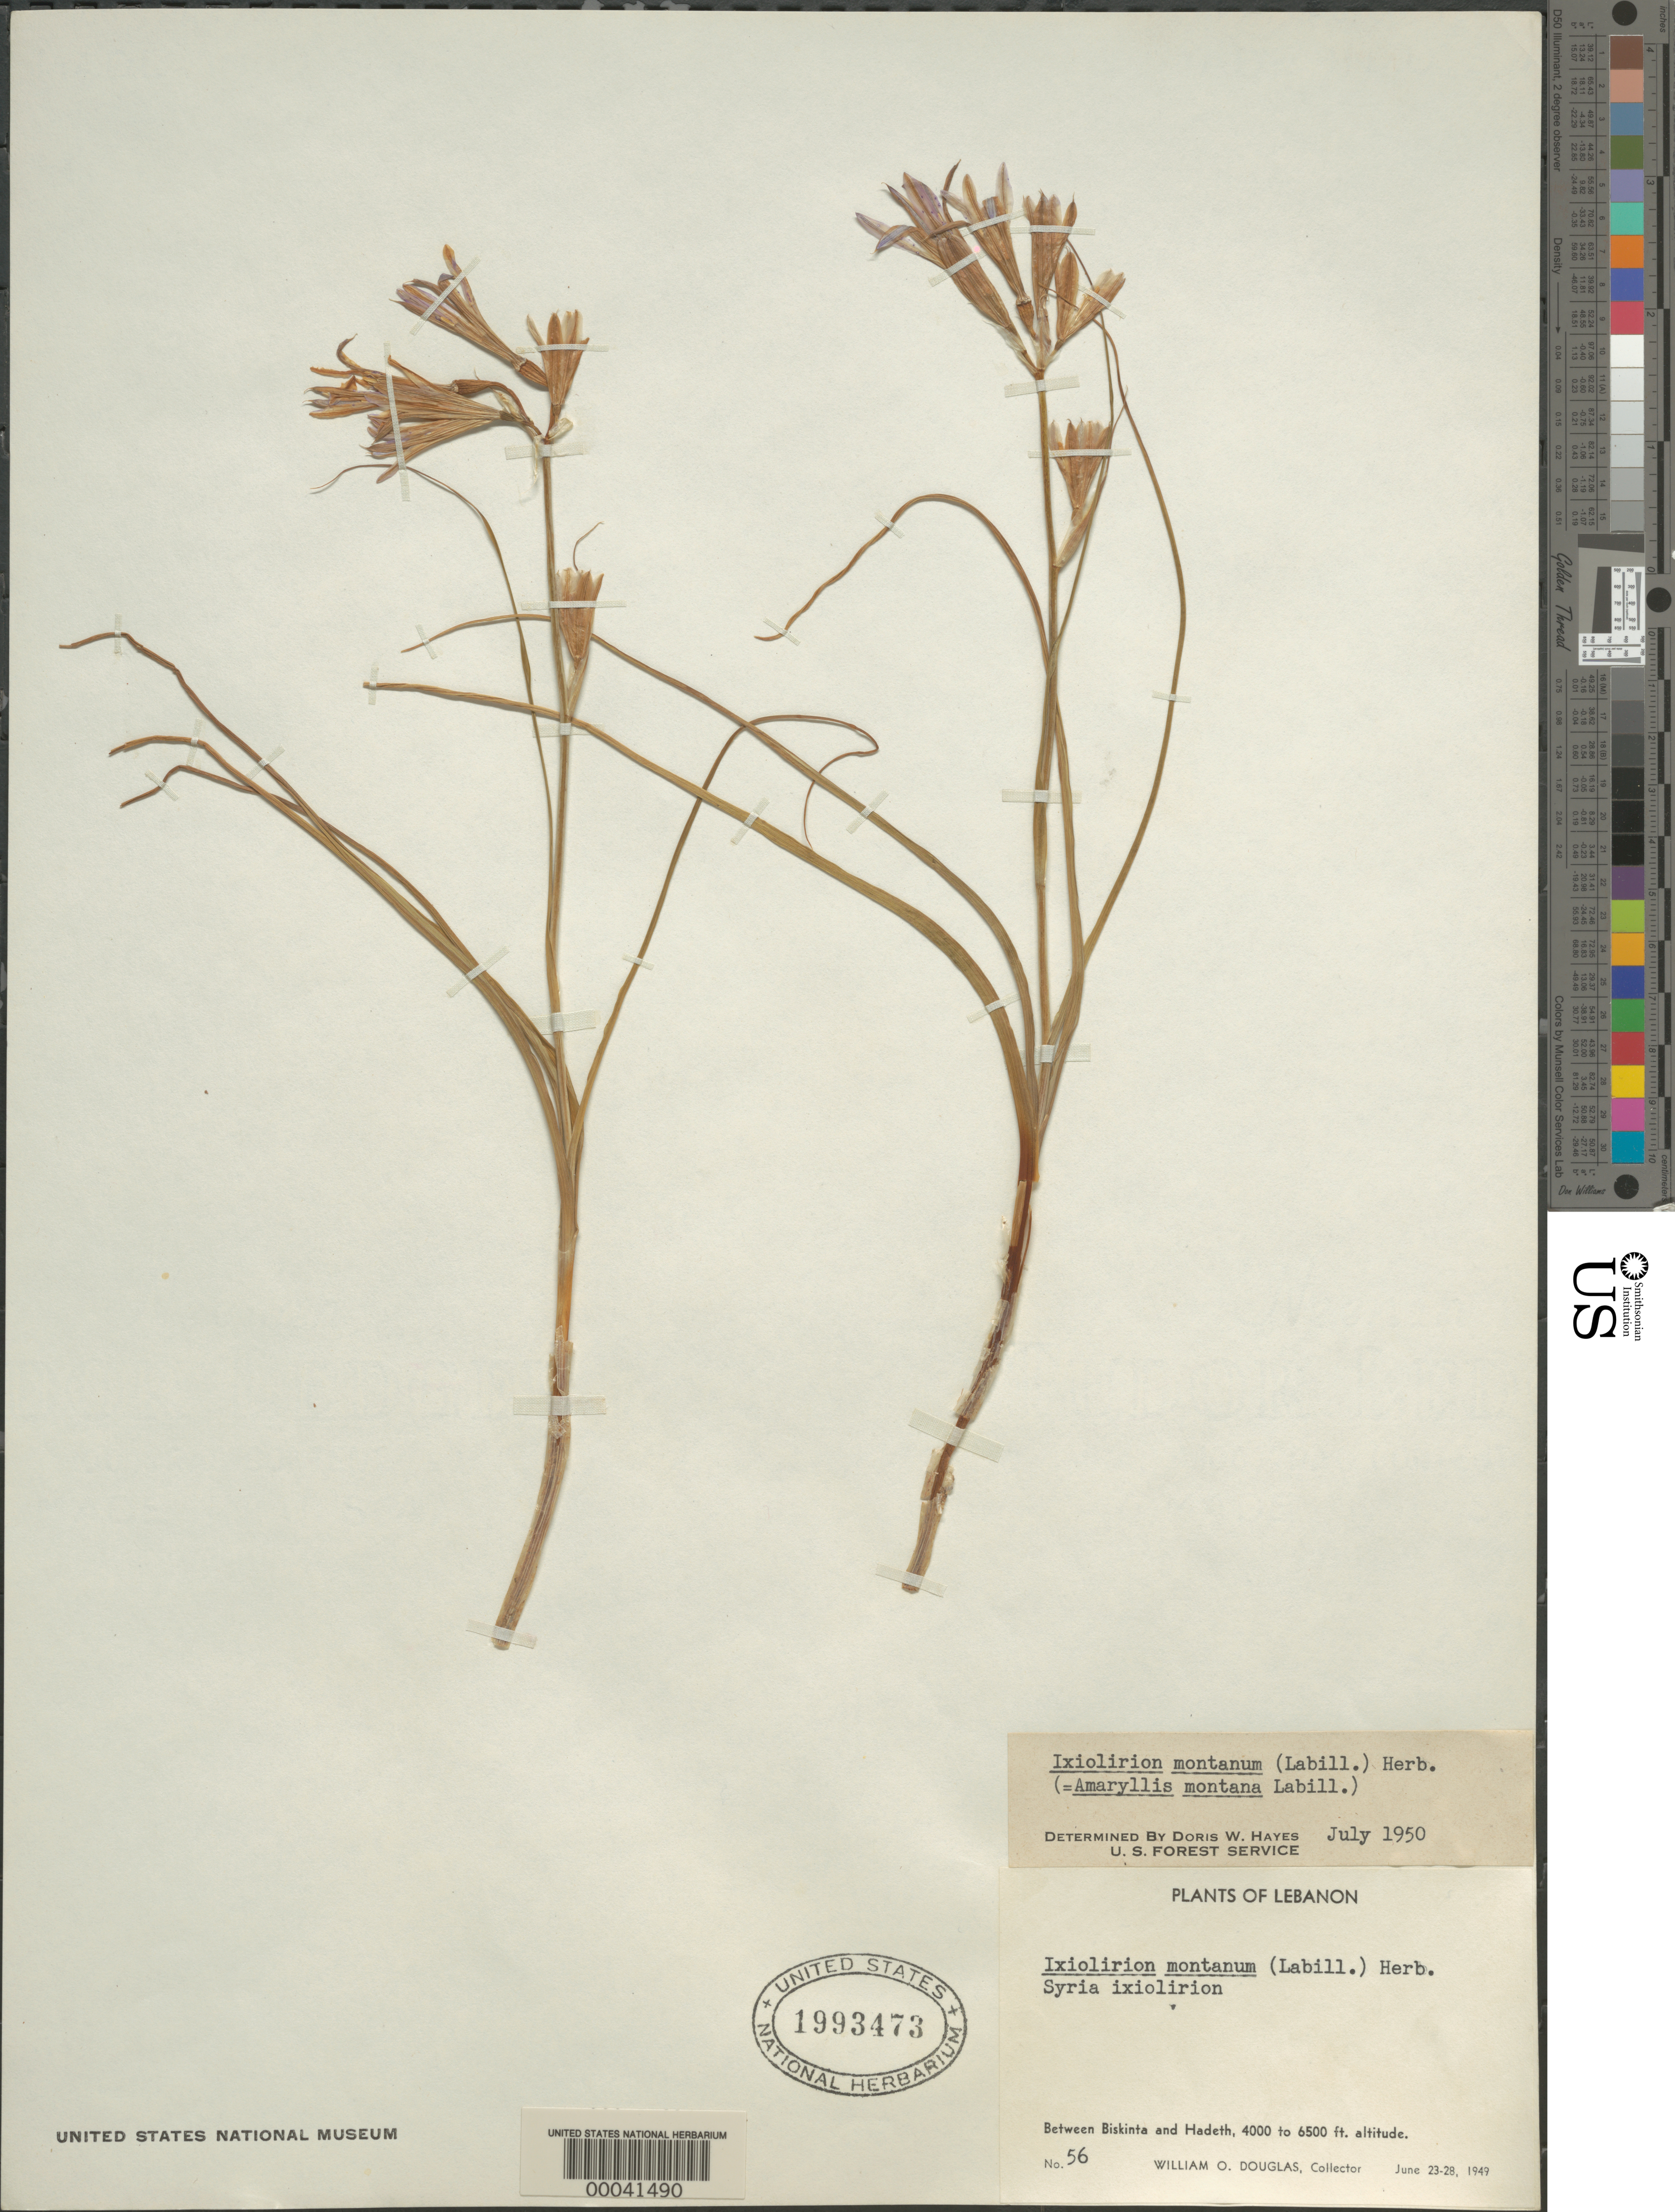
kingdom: Plantae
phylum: Tracheophyta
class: Liliopsida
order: Asparagales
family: Ixioliriaceae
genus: Ixiolirion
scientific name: Ixiolirion montanum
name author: Herb.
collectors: W. Douglas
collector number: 56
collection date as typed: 23 Jun 1949 to 28 Jun 1949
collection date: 1949-06-23/1949-06-28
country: Lebanon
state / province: Mont-Liban (?)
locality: Between biskinta and hadeth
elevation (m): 1219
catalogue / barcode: US 1993473